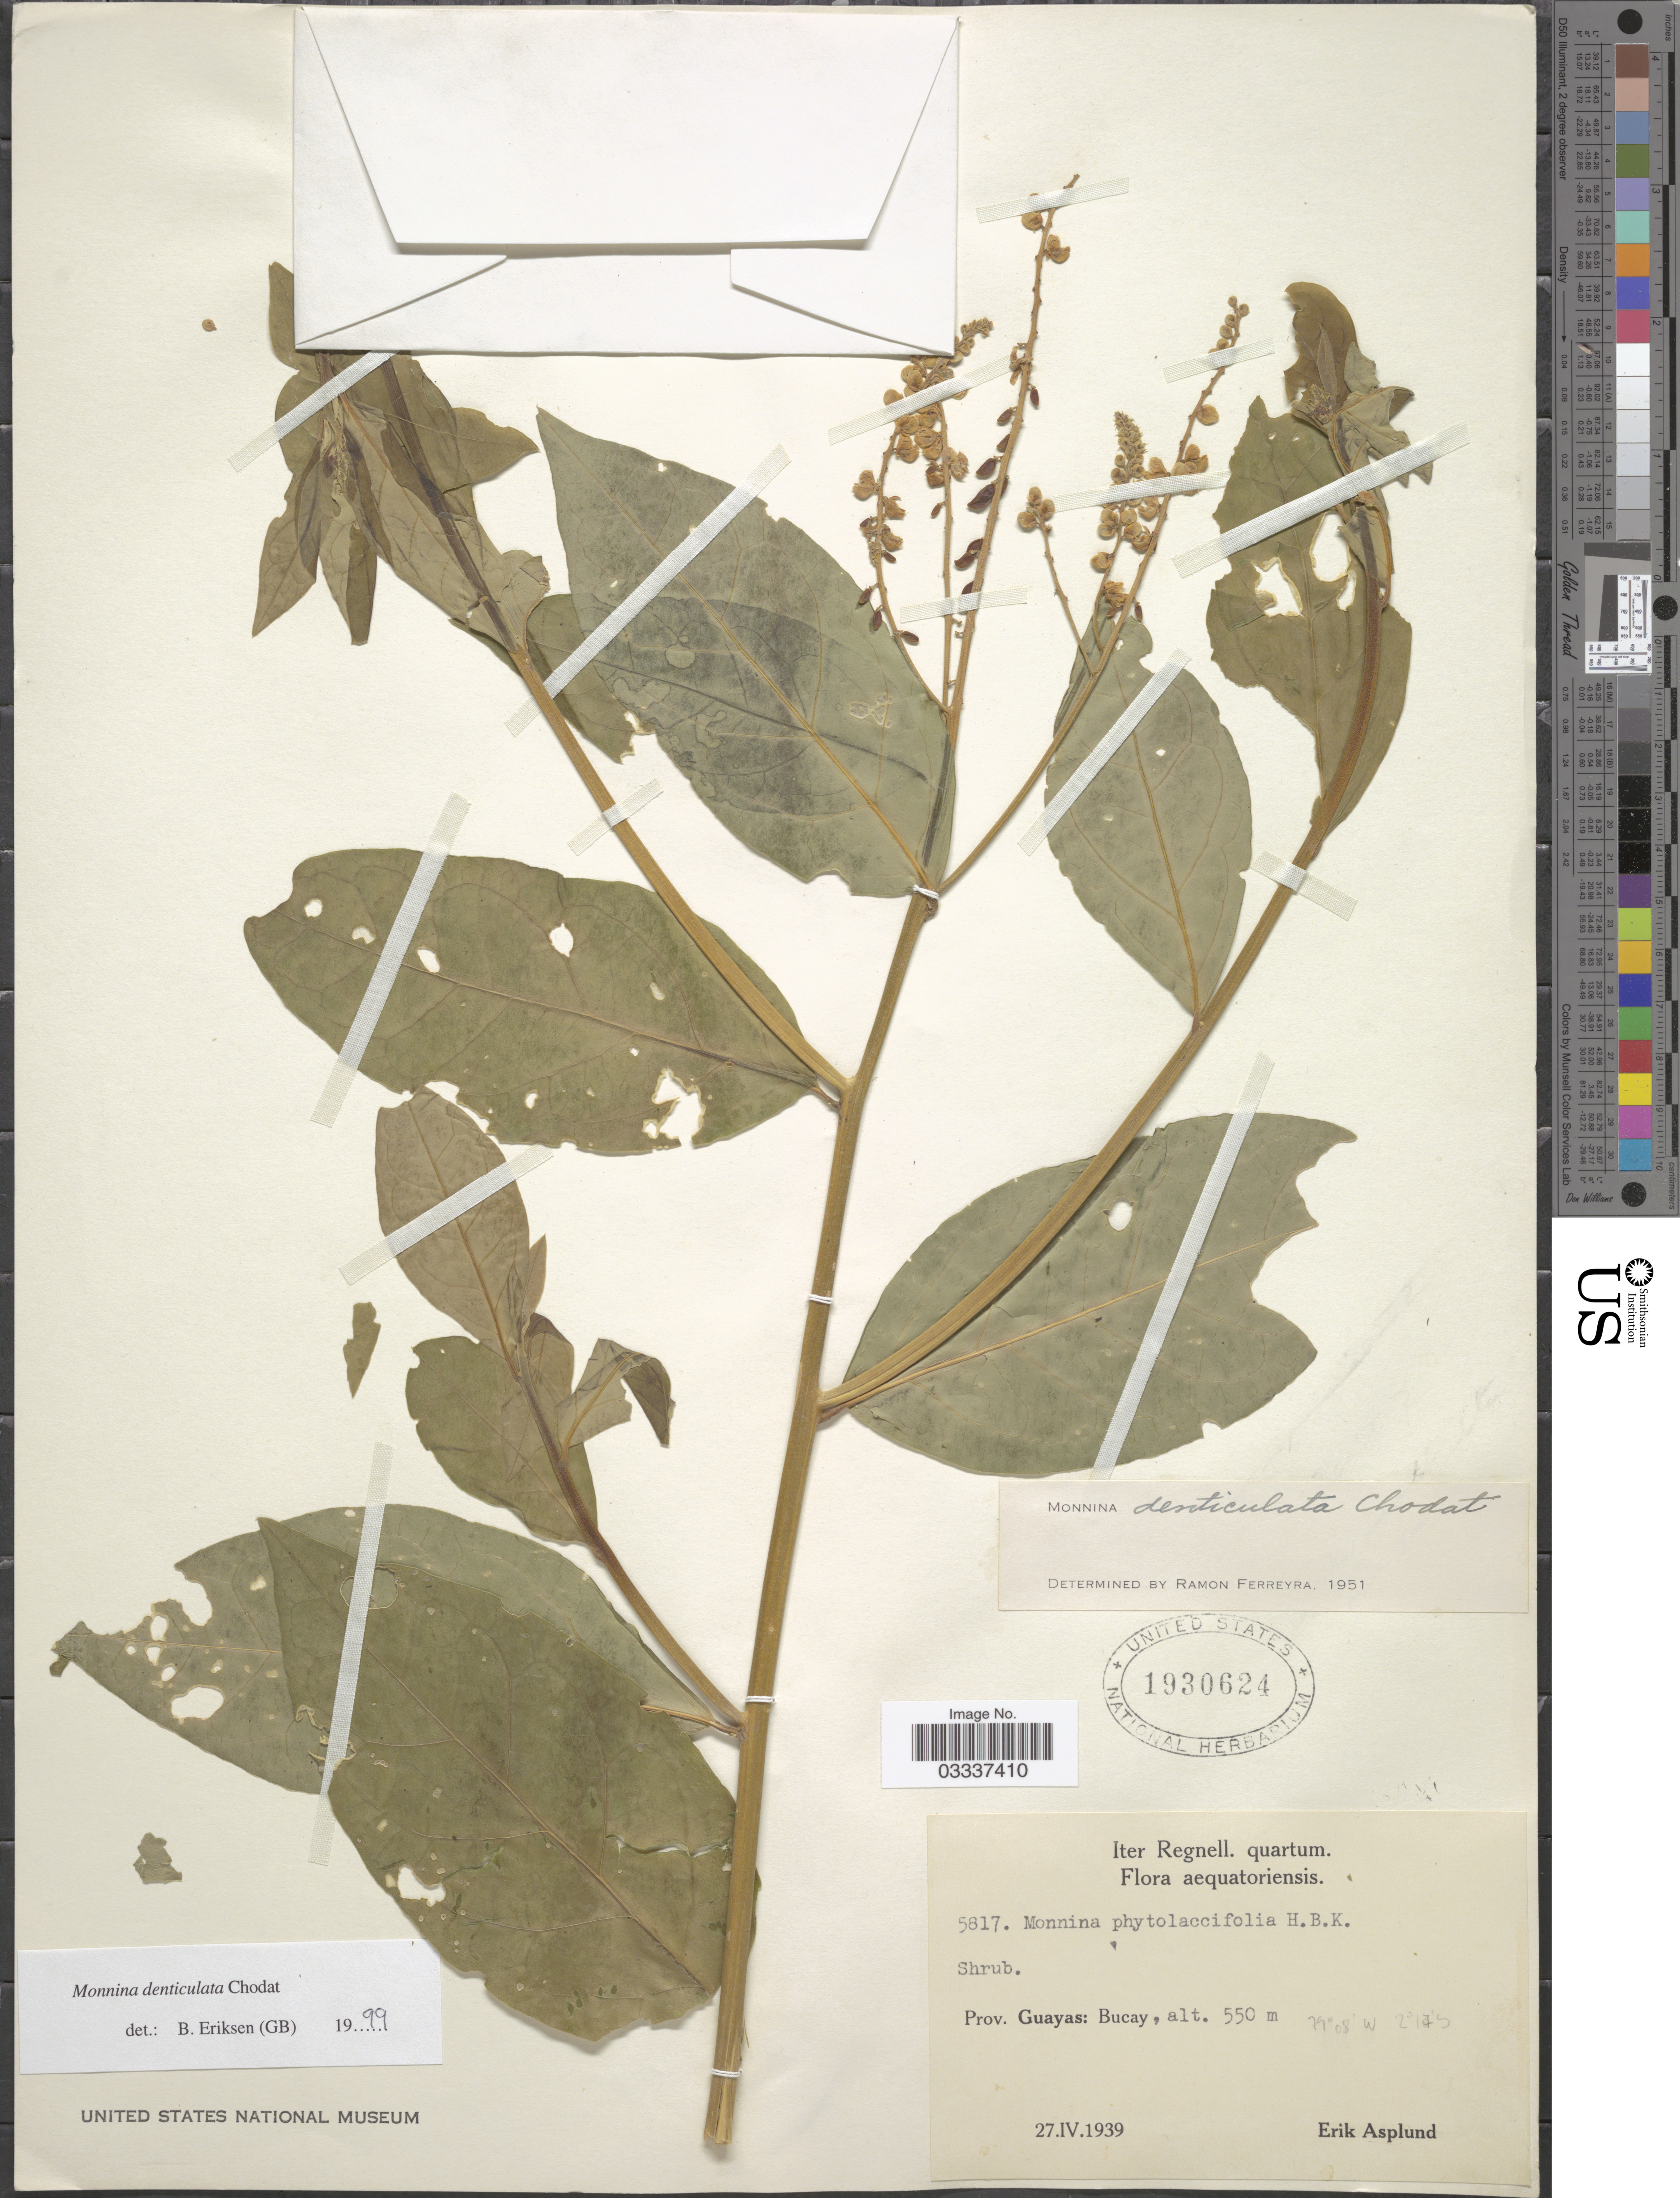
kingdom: Plantae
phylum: Tracheophyta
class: Magnoliopsida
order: Fabales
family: Polygalaceae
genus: Monnina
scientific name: Monnina denticulata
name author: Ruiz & Pav. ex Chodat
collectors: E. Asplund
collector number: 5817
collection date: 1939-04-27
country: Ecuador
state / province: Guayas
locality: Aequatoriensis, Bucay.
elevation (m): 550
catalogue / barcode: US 1930624